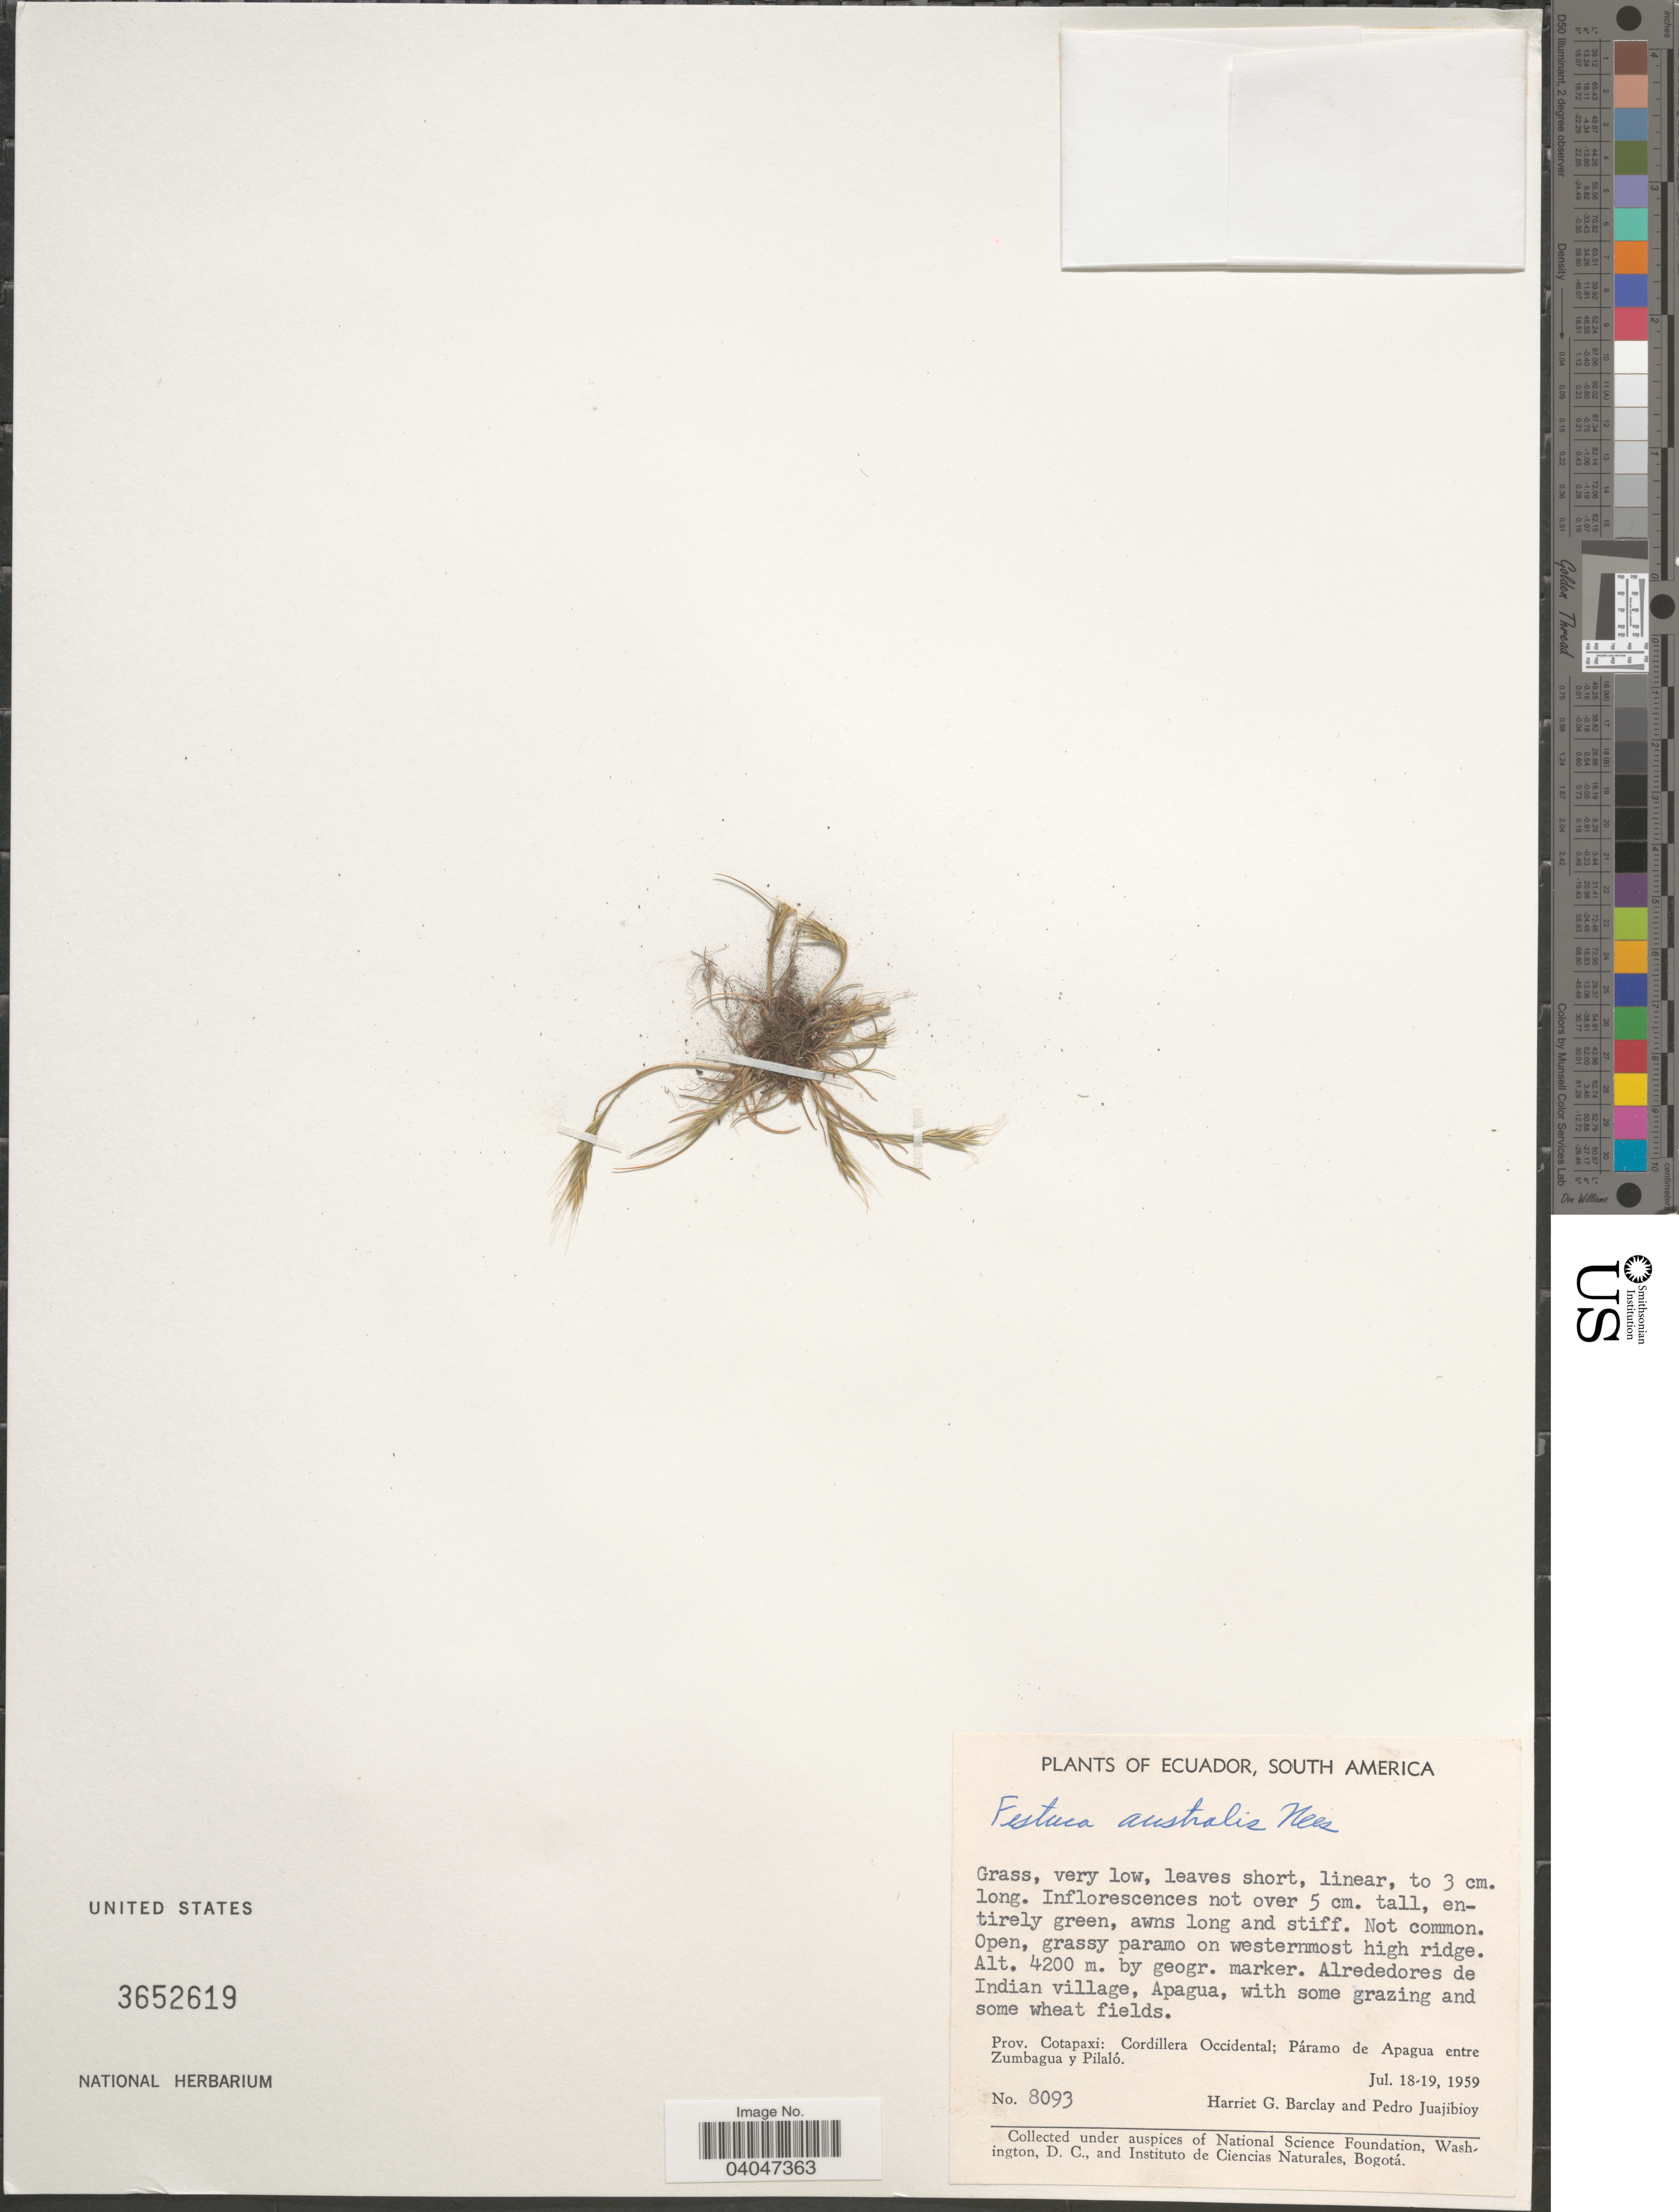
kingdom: Plantae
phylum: Tracheophyta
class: Liliopsida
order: Poales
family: Poaceae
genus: Festuca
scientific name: Festuca australis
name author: Nees ex Steud.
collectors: H. G. Barclay & P. Juajibioy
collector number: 8093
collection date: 1959-07-18/1959-07-19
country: Ecuador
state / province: Cotopaxi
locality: Open, grassy paramo on westernmost high ridge. Alrededores de Indian village, Apagua. Cordillera Occidental; Páramo de Apagua entre Zumbagua y Pilaló.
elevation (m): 4200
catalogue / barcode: US 3652619